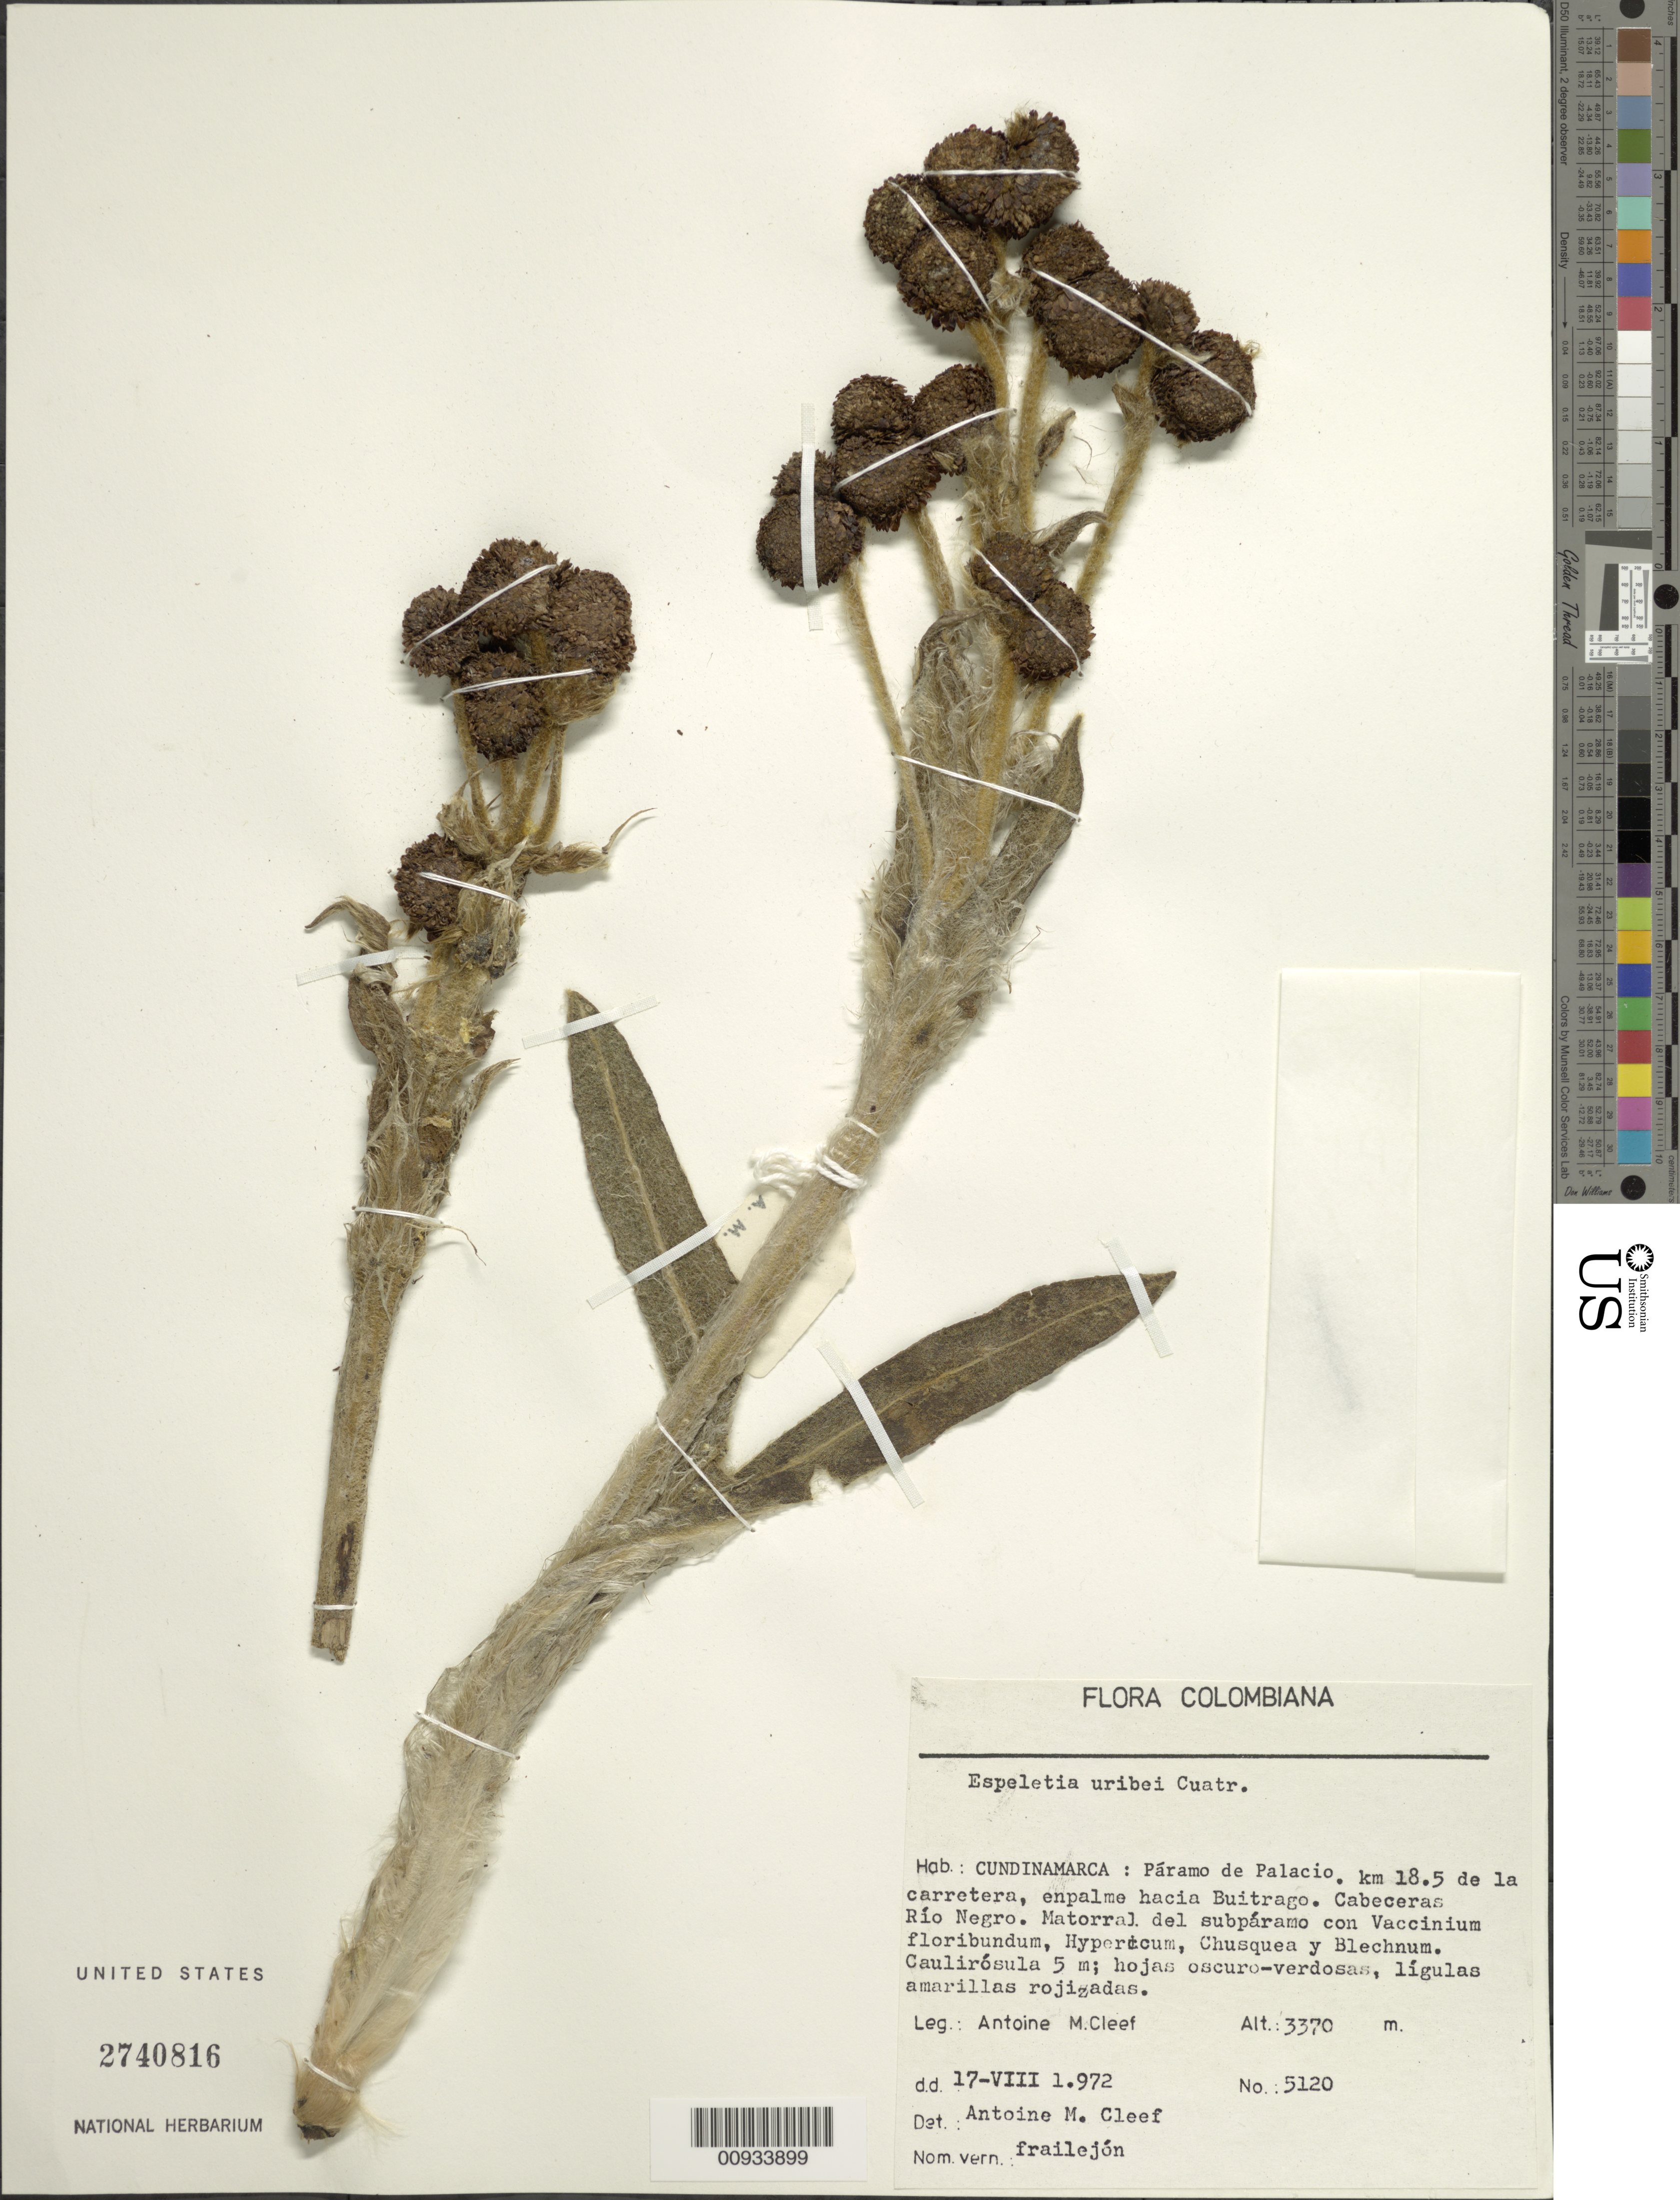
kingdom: Plantae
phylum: Tracheophyta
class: Magnoliopsida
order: Asterales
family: Asteraceae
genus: Espeletia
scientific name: Espeletia uribei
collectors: A. M. Cleef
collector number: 5120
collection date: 1972-08-17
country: Colombia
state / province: Cundinamarca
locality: Paramo de Palacio, km 18.5 de la carretera, enpalme hacia Buitrago, Cabeceras Rio Negro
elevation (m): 3370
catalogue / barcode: US 2740816